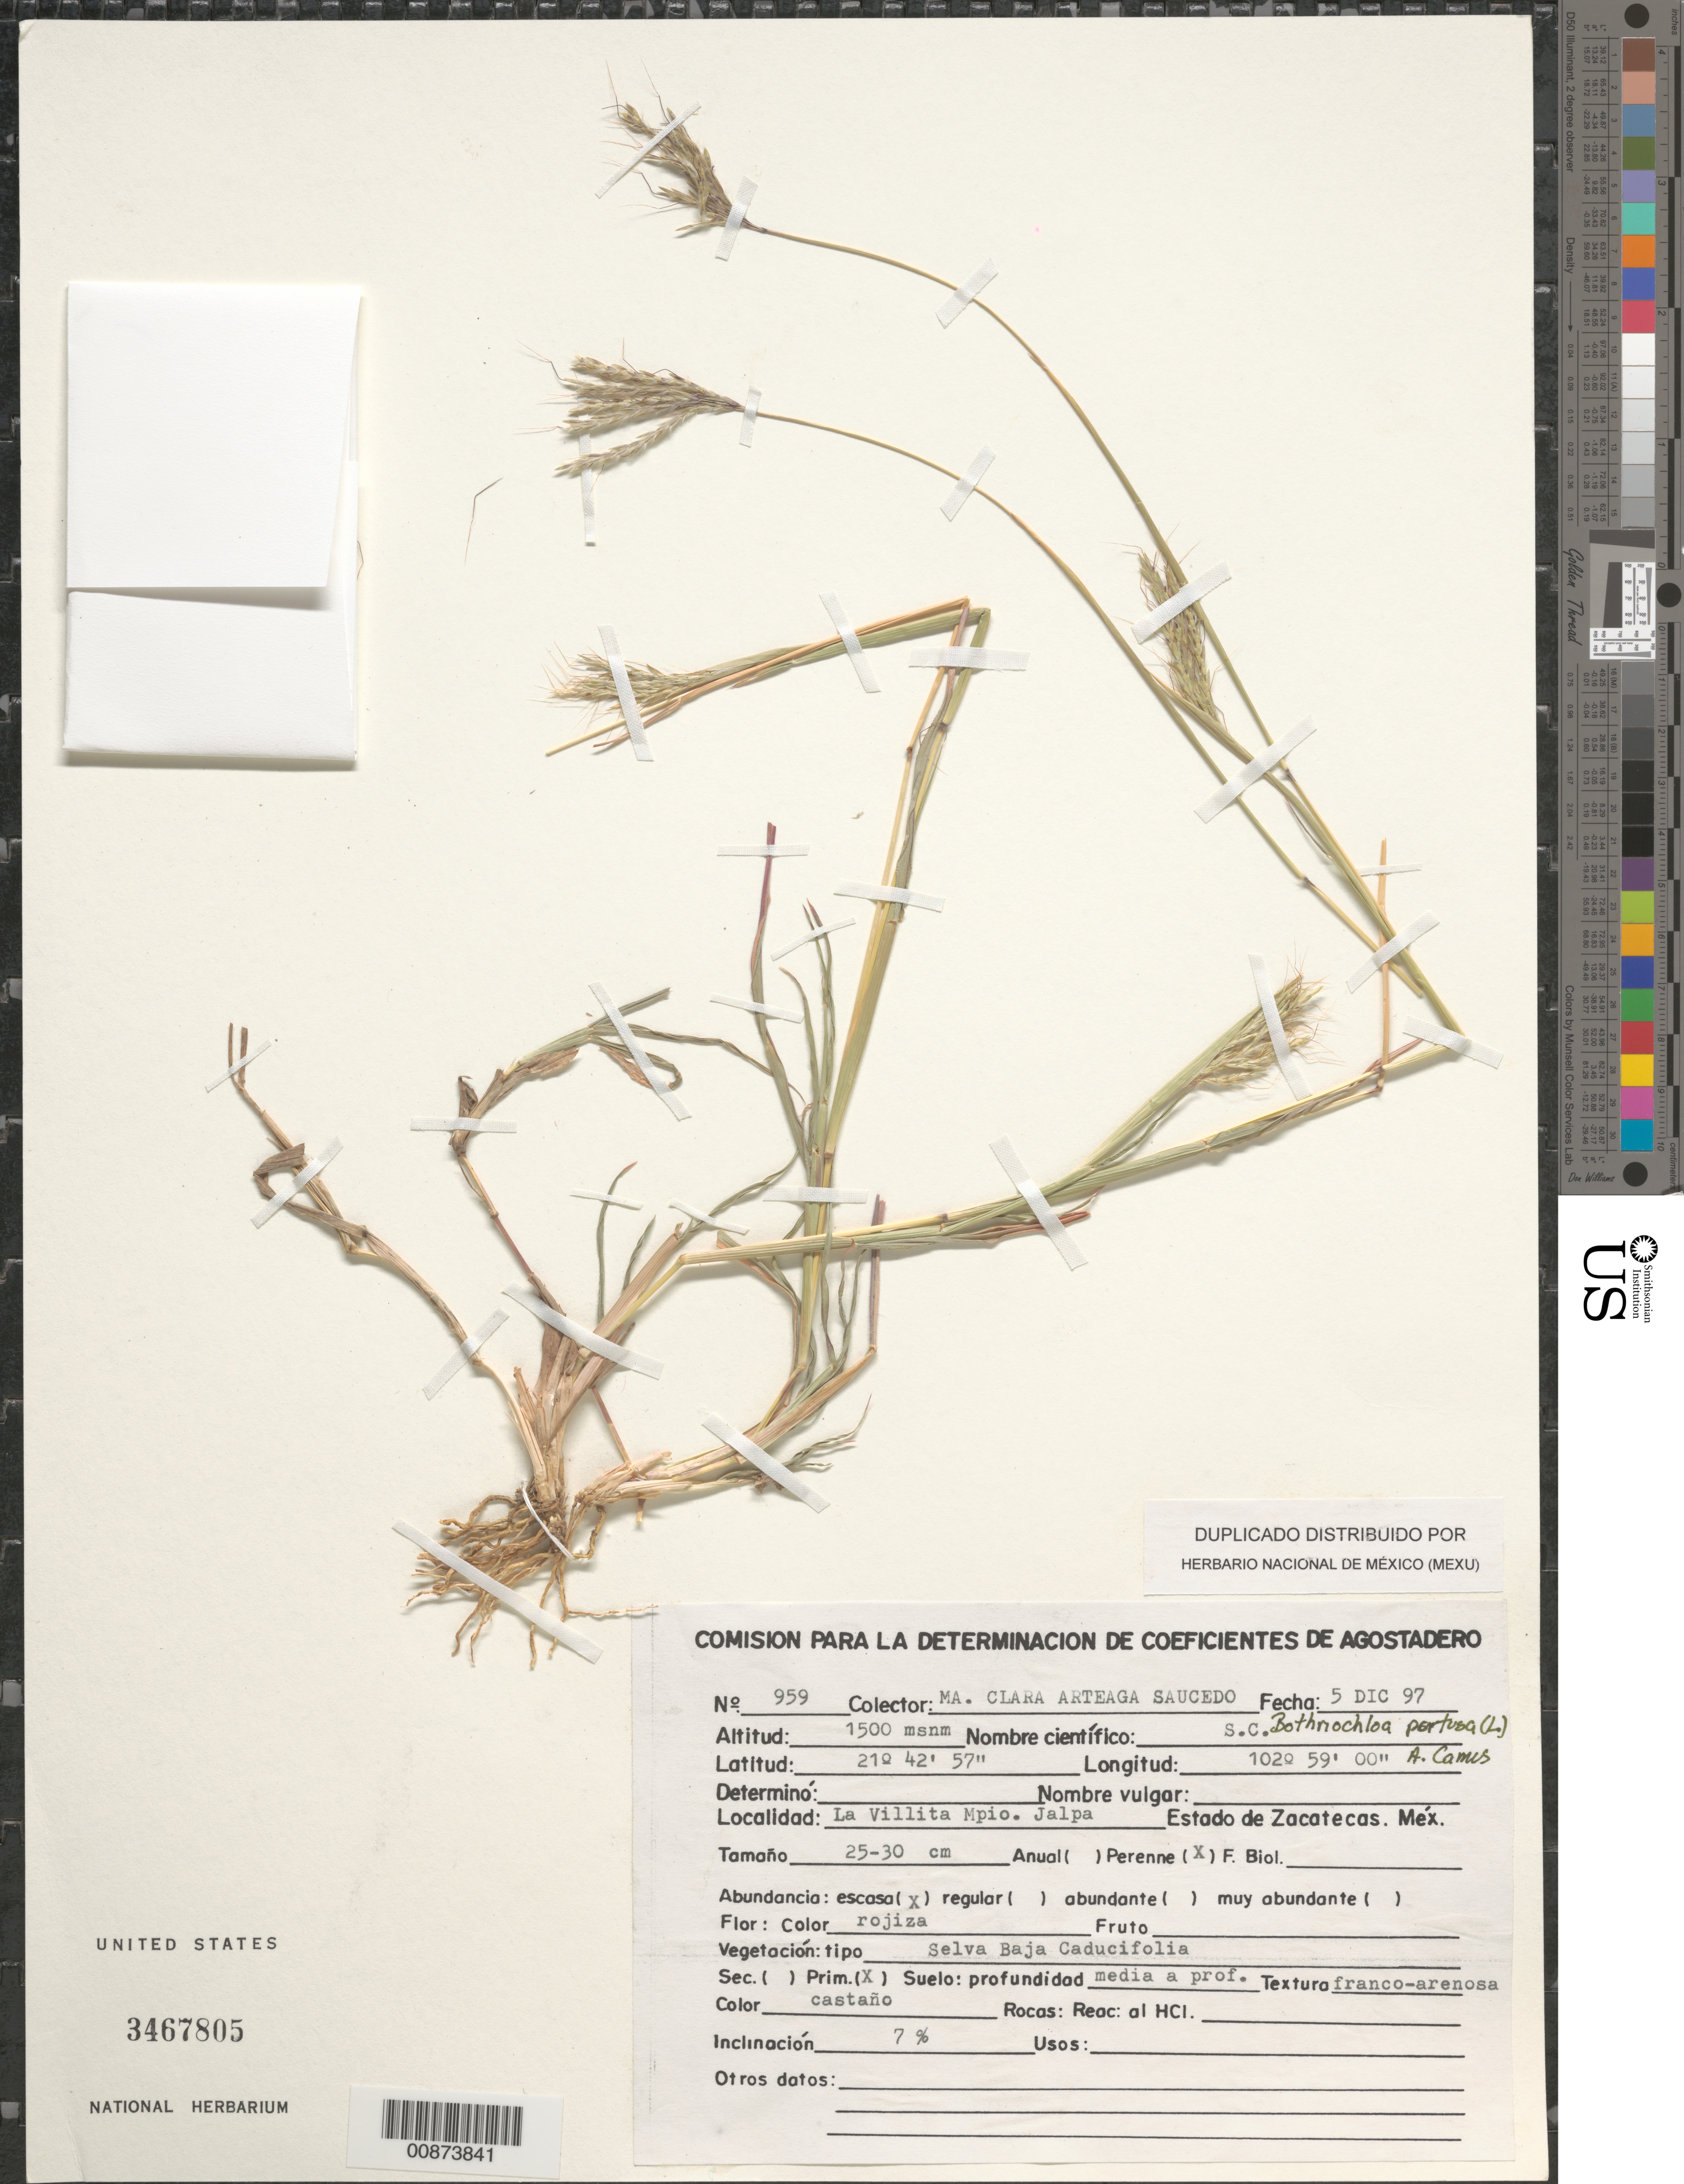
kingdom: Plantae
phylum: Tracheophyta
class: Liliopsida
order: Poales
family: Poaceae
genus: Bothriochloa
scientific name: Bothriochloa pertusa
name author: (L.) A. Camus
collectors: C. Saucedo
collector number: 959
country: Mexico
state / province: Zacatecas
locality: La Villita, Mpio. Jalpa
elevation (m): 1500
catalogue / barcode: US 3467805